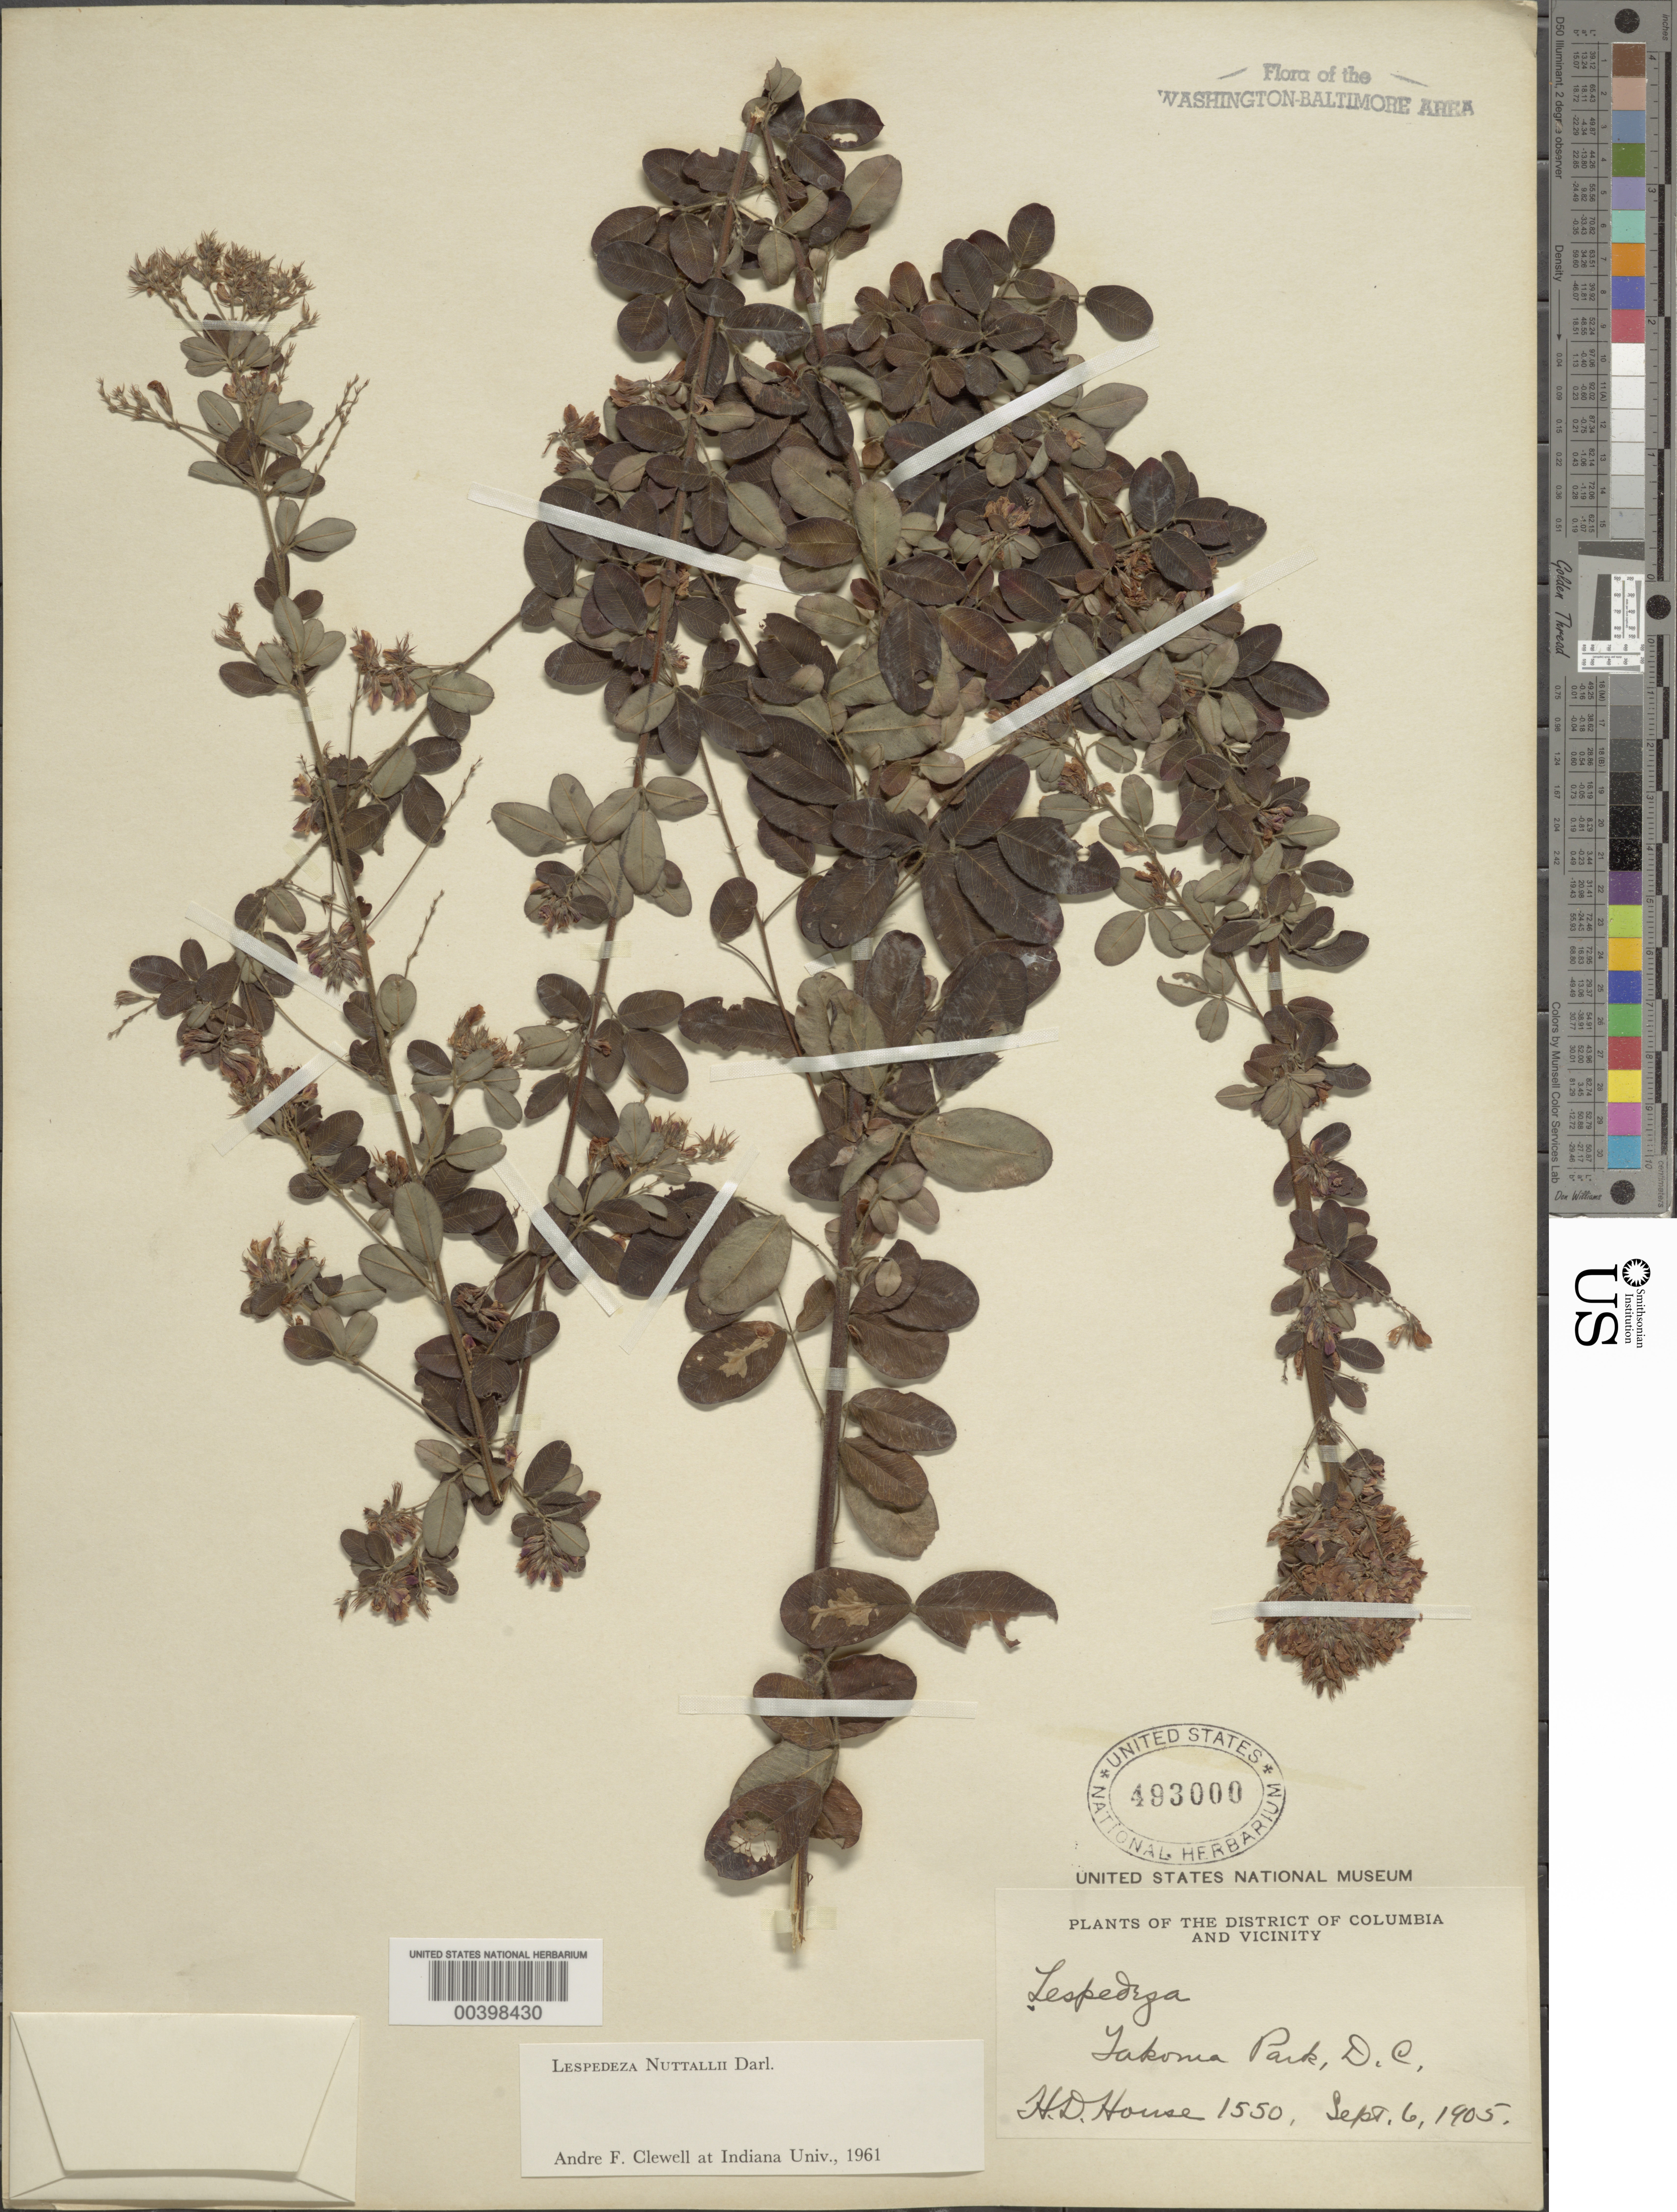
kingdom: Plantae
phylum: Tracheophyta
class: Magnoliopsida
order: Fabales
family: Fabaceae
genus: Lespedeza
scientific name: Lespedeza nuttallii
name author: Darl.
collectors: H. D. House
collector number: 1550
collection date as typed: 06 Sep 1905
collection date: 1905-09-06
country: United States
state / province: Maryland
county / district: Montgomery / Prince George's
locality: Takoma Park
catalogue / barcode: US 493000